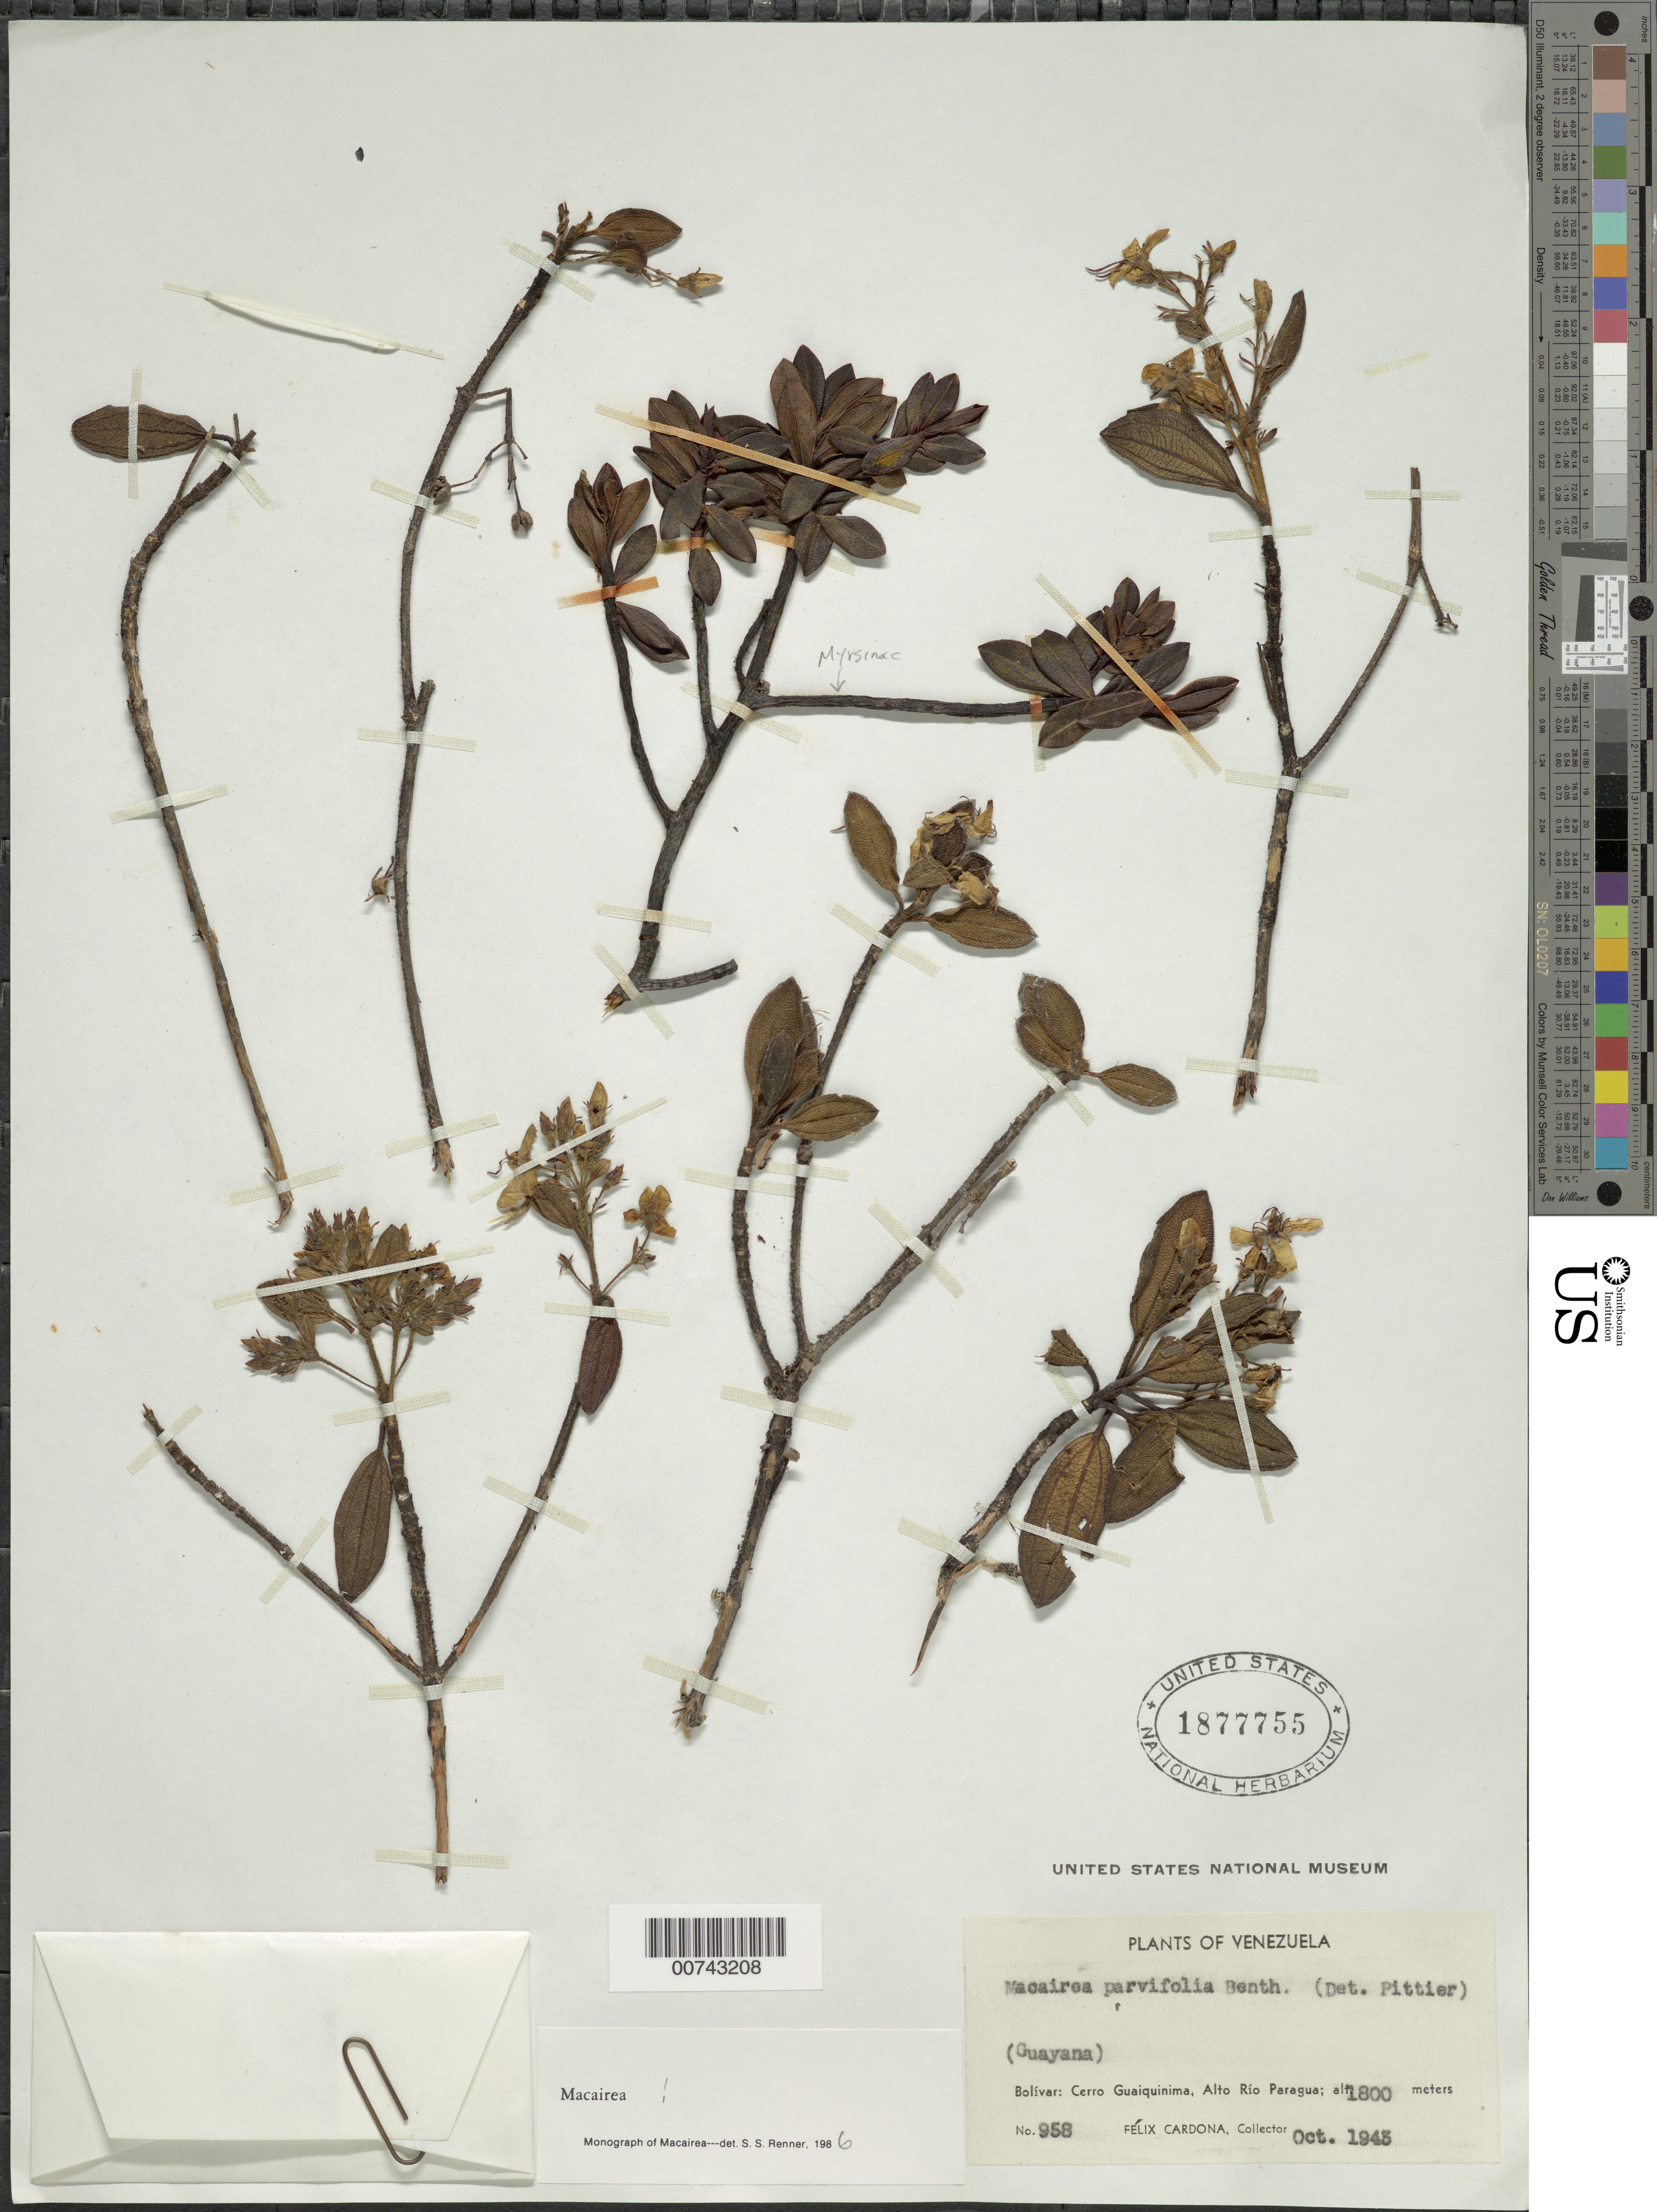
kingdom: Plantae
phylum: Tracheophyta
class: Magnoliopsida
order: Myrtales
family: Melastomataceae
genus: Macairea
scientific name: Macairea parvifolia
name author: Benth.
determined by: Pittier, Henri F.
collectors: F. Cardona Puig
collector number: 958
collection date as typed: Oct-43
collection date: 1943-10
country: Venezuela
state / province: Bolívar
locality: Alto Río Paragua, Cerro Guaiquinima (Guayana)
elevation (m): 1800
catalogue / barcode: US 1877755